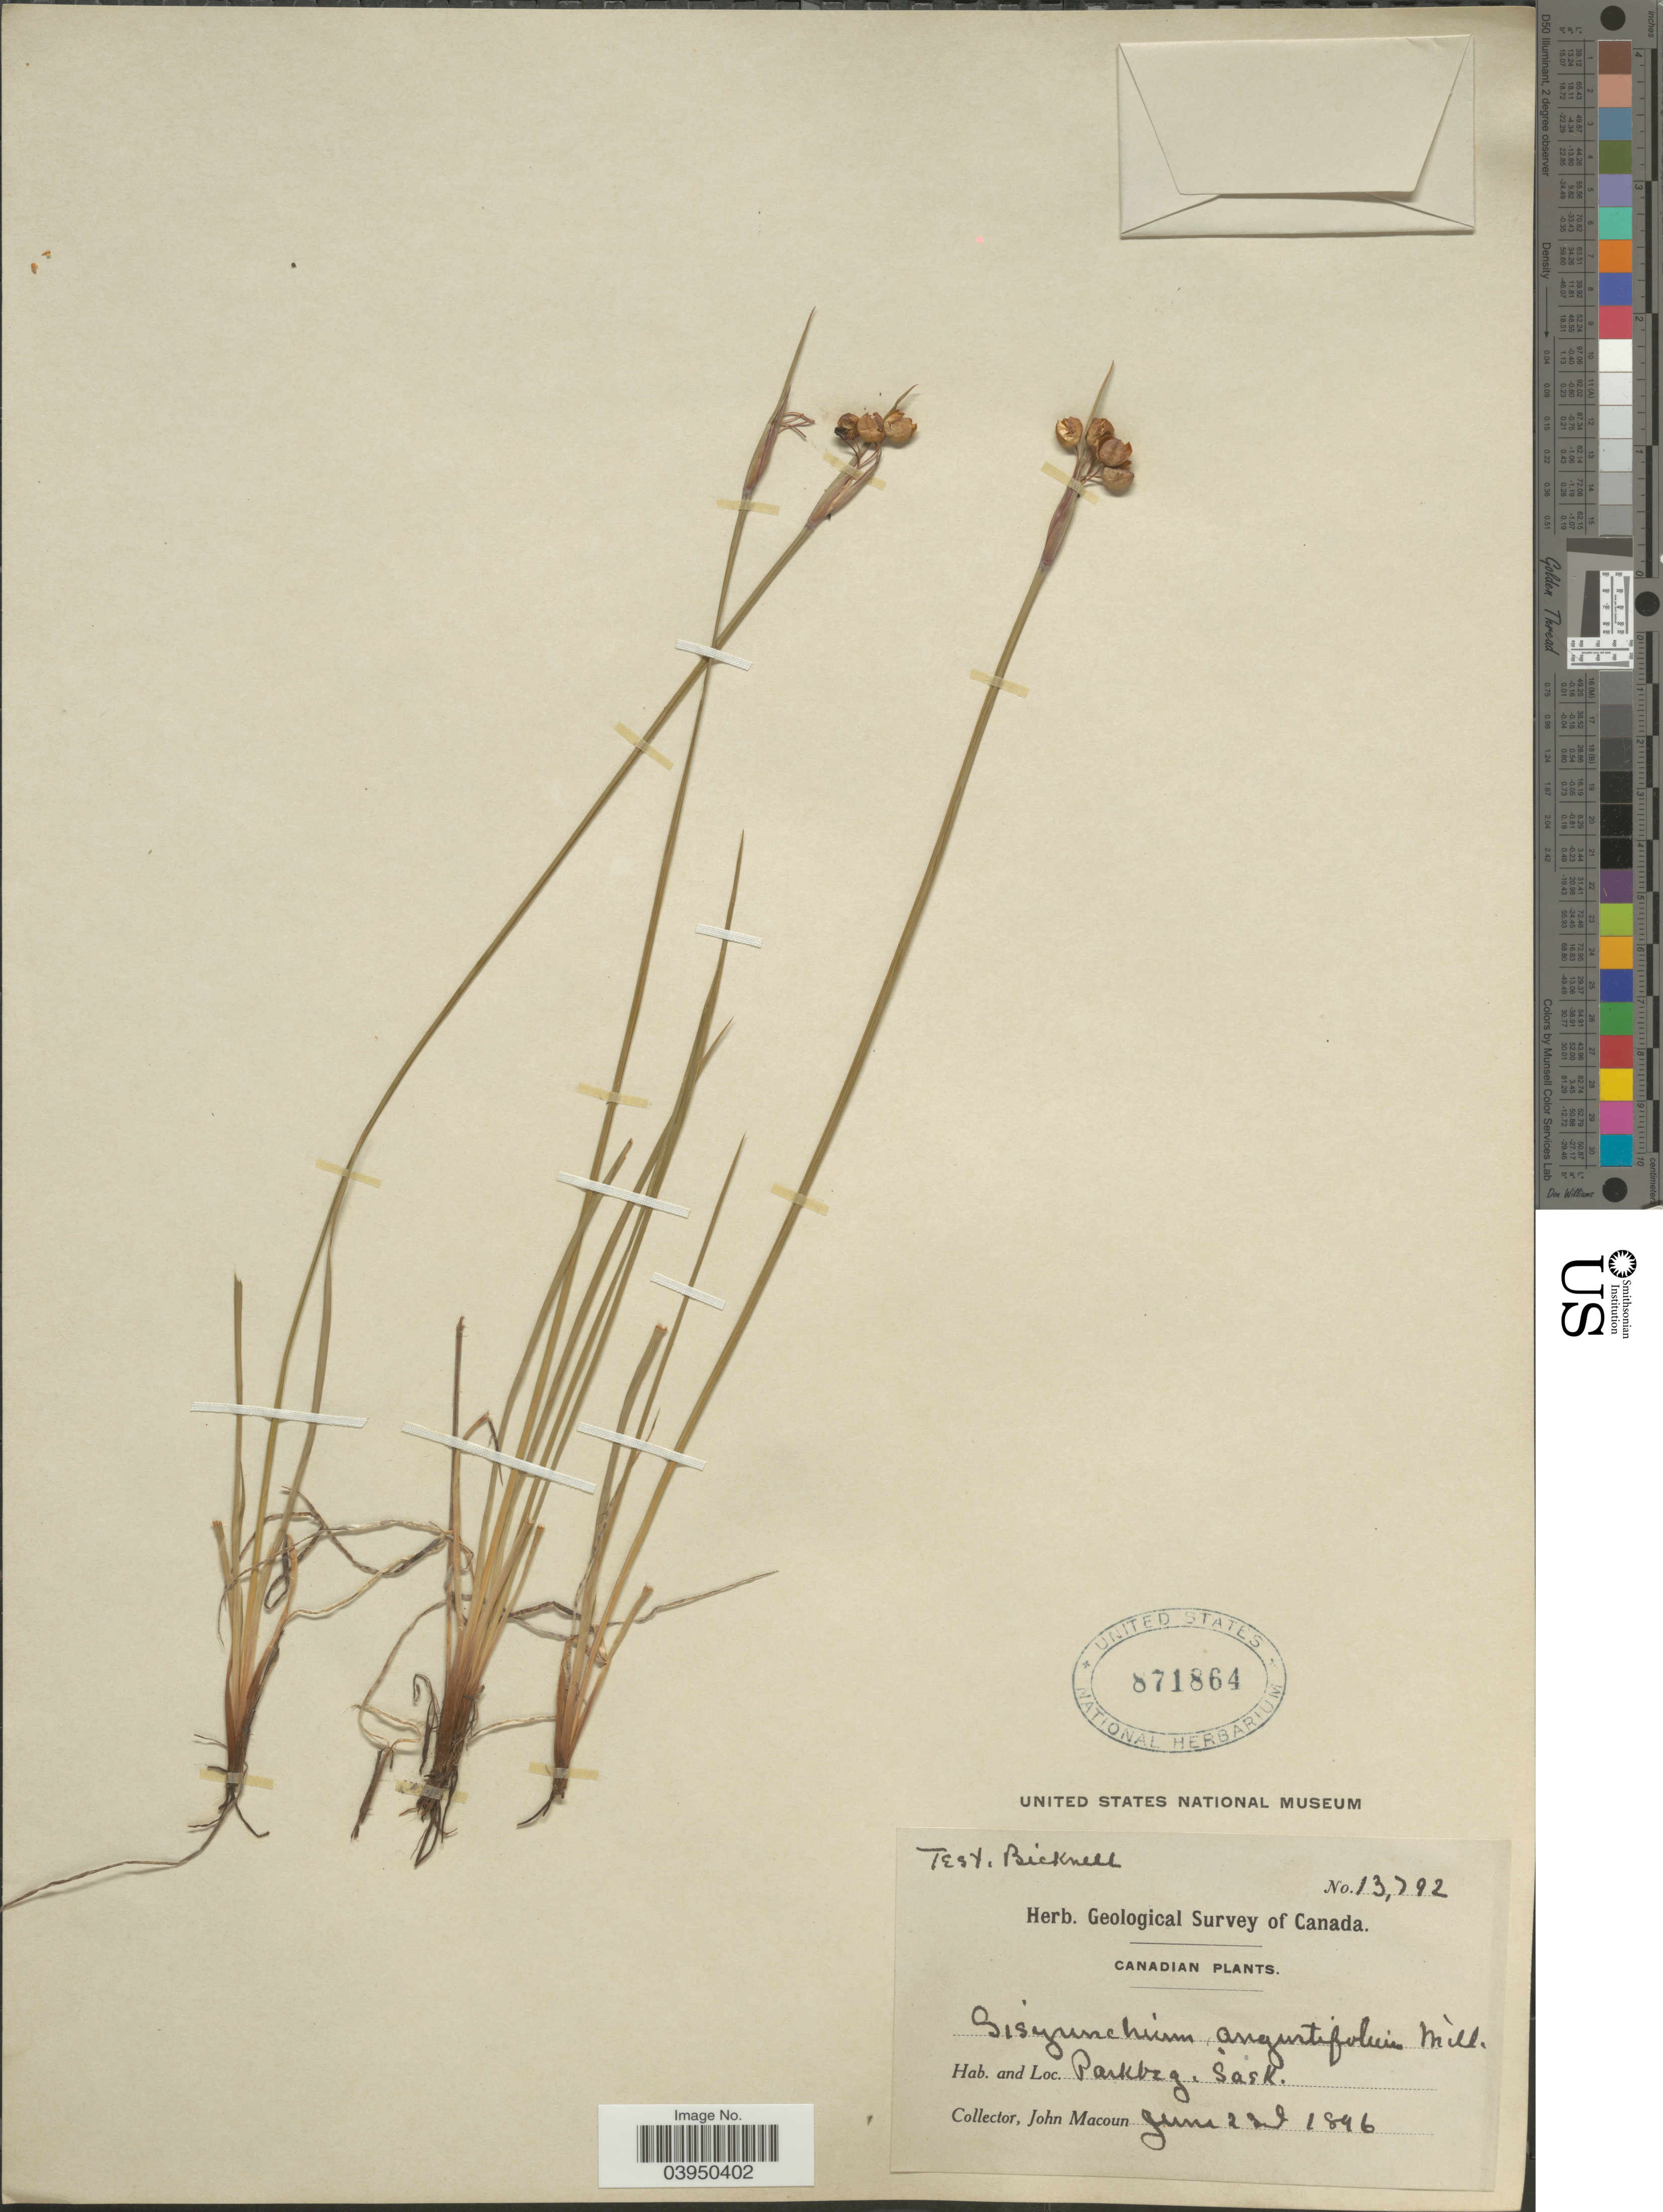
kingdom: Plantae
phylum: Tracheophyta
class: Liliopsida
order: Asparagales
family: Iridaceae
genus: Sisyrinchium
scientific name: Sisyrinchium angustifolium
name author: Mill.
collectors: J. Macoun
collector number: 13792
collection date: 1846-06-23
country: Canada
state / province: Saskatchewan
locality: Parkbeg.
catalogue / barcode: US 871864